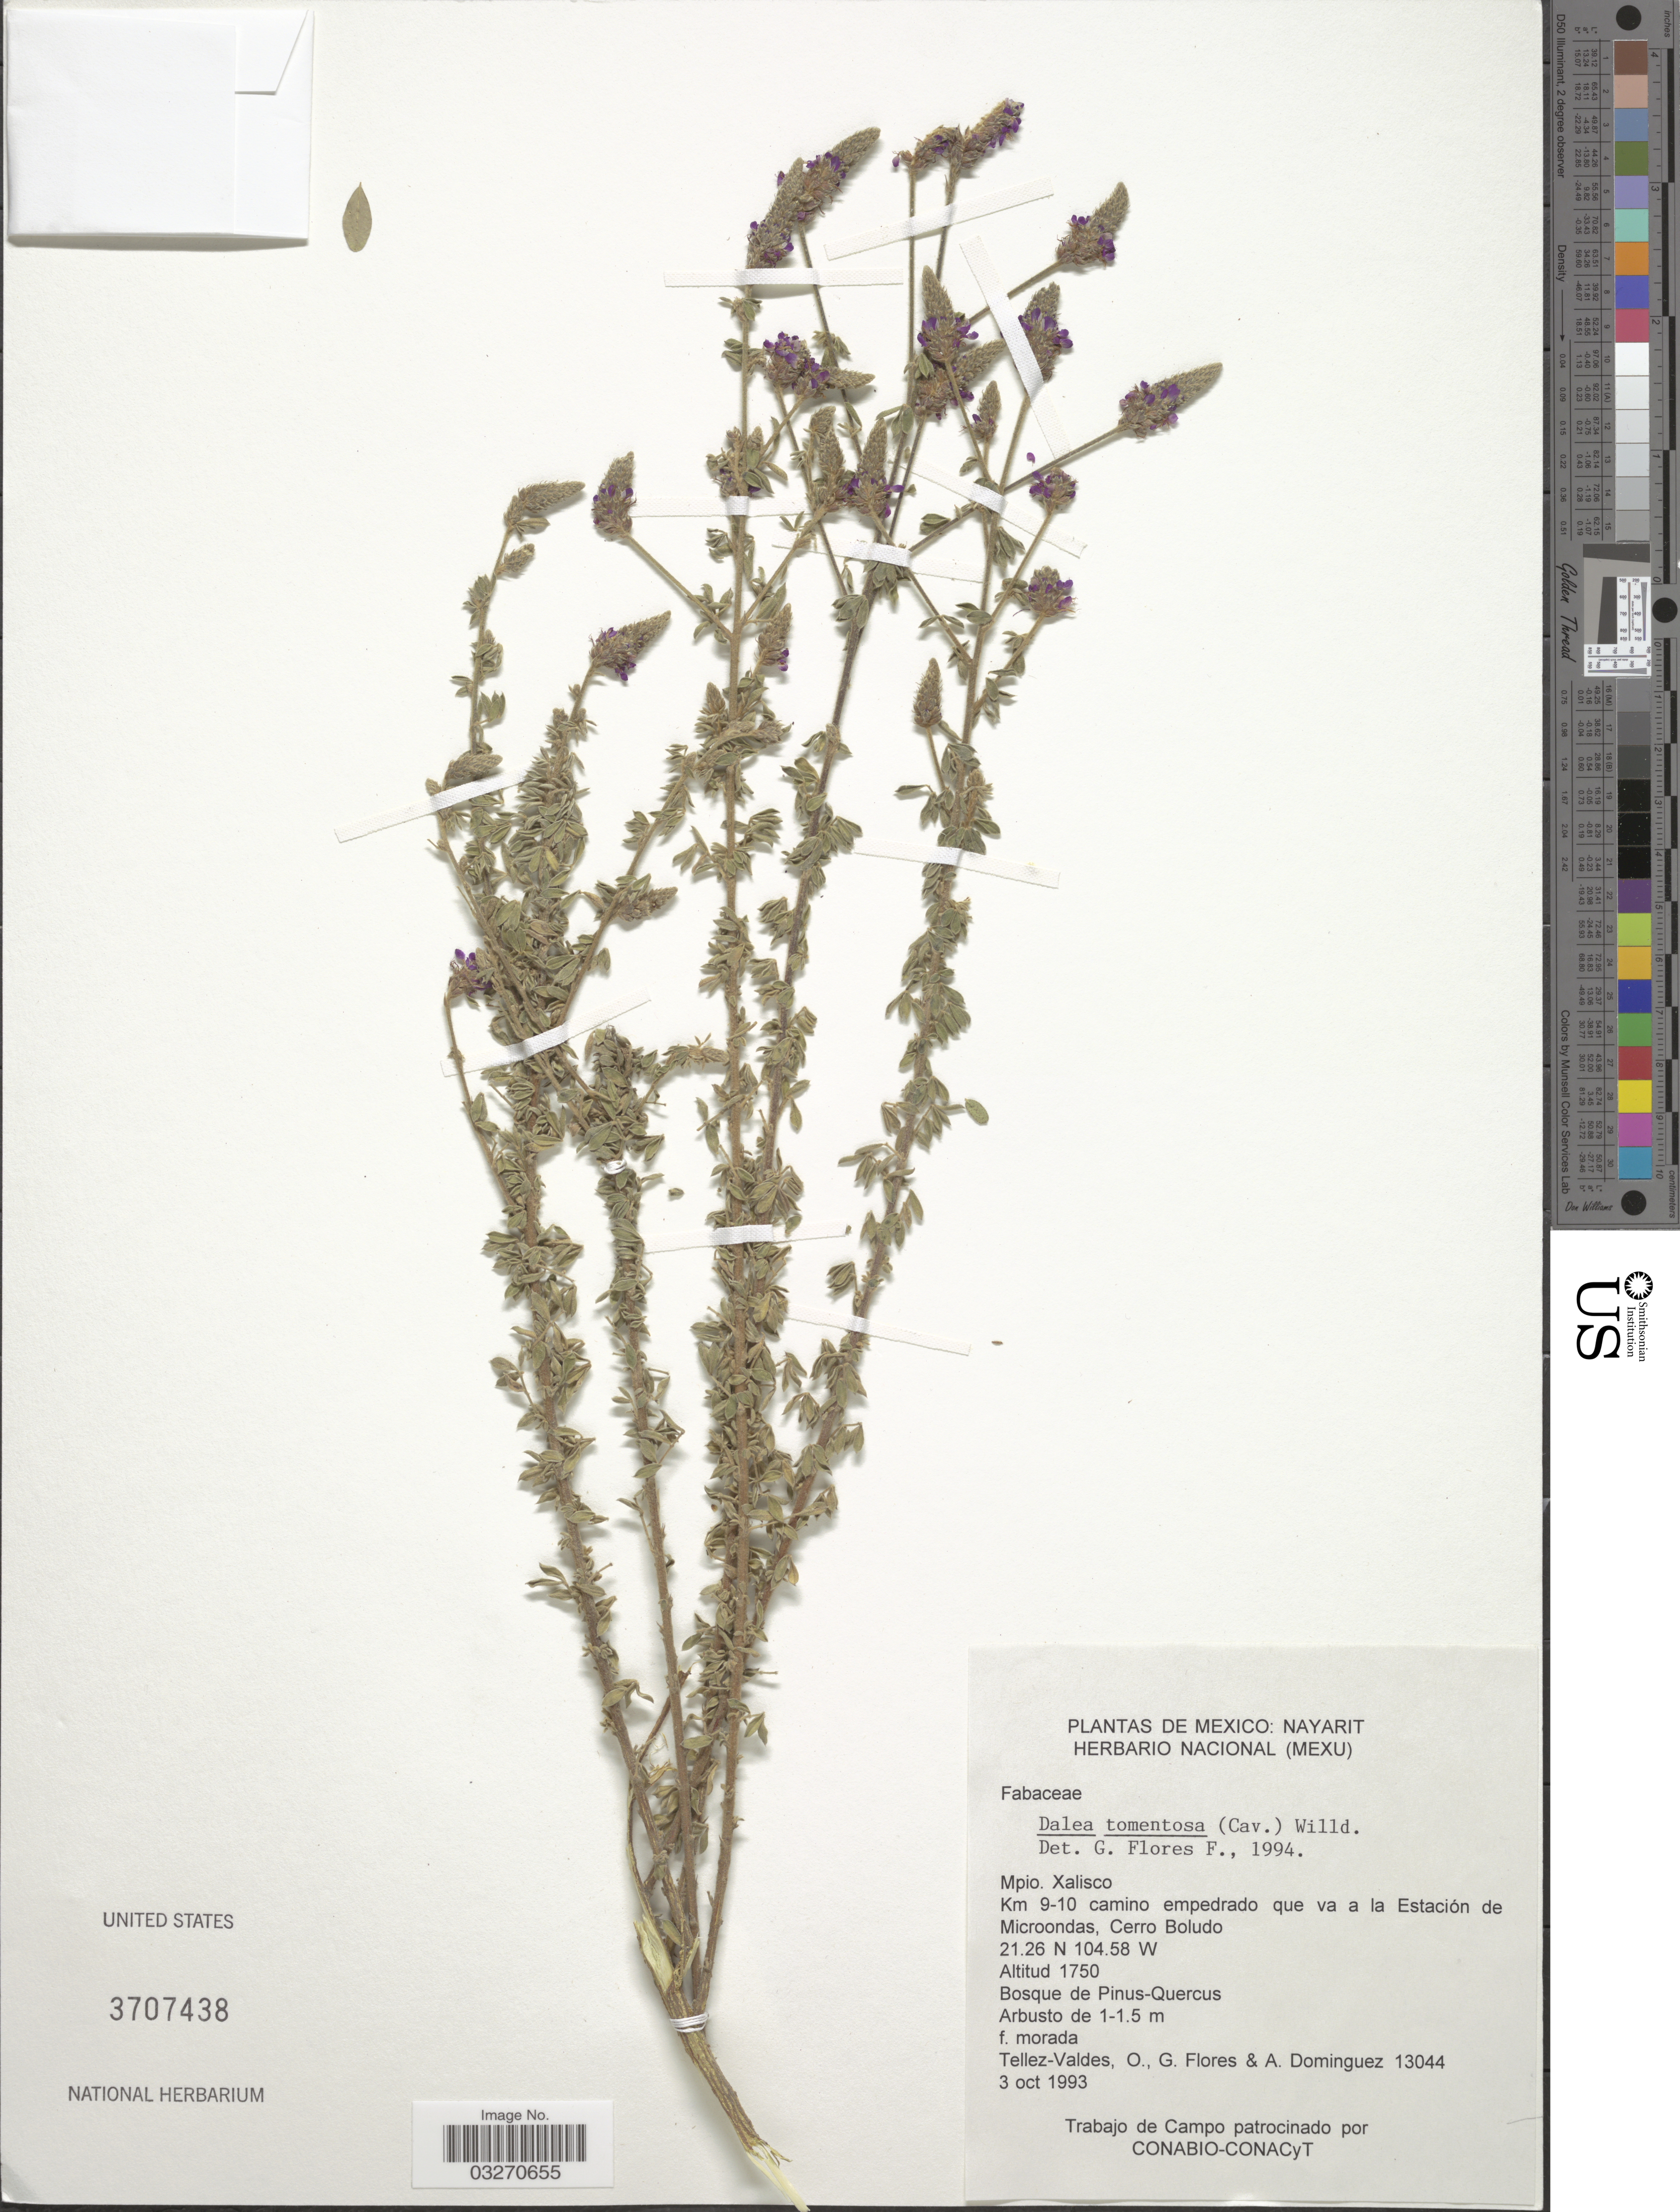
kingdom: Plantae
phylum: Tracheophyta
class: Magnoliopsida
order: Fabales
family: Fabaceae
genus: Dalea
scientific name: Dalea tomentosa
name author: (Cav.) Willd.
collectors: O. Téllez V., G. Flores F. & A. Dominguez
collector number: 13044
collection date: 1993-10-03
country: Mexico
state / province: Nayarit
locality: Mpio. Xalisco. Km 9-10 camino empedrado que va a la Estación de Microondas, Cerro Boludo.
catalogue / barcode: US 3707438